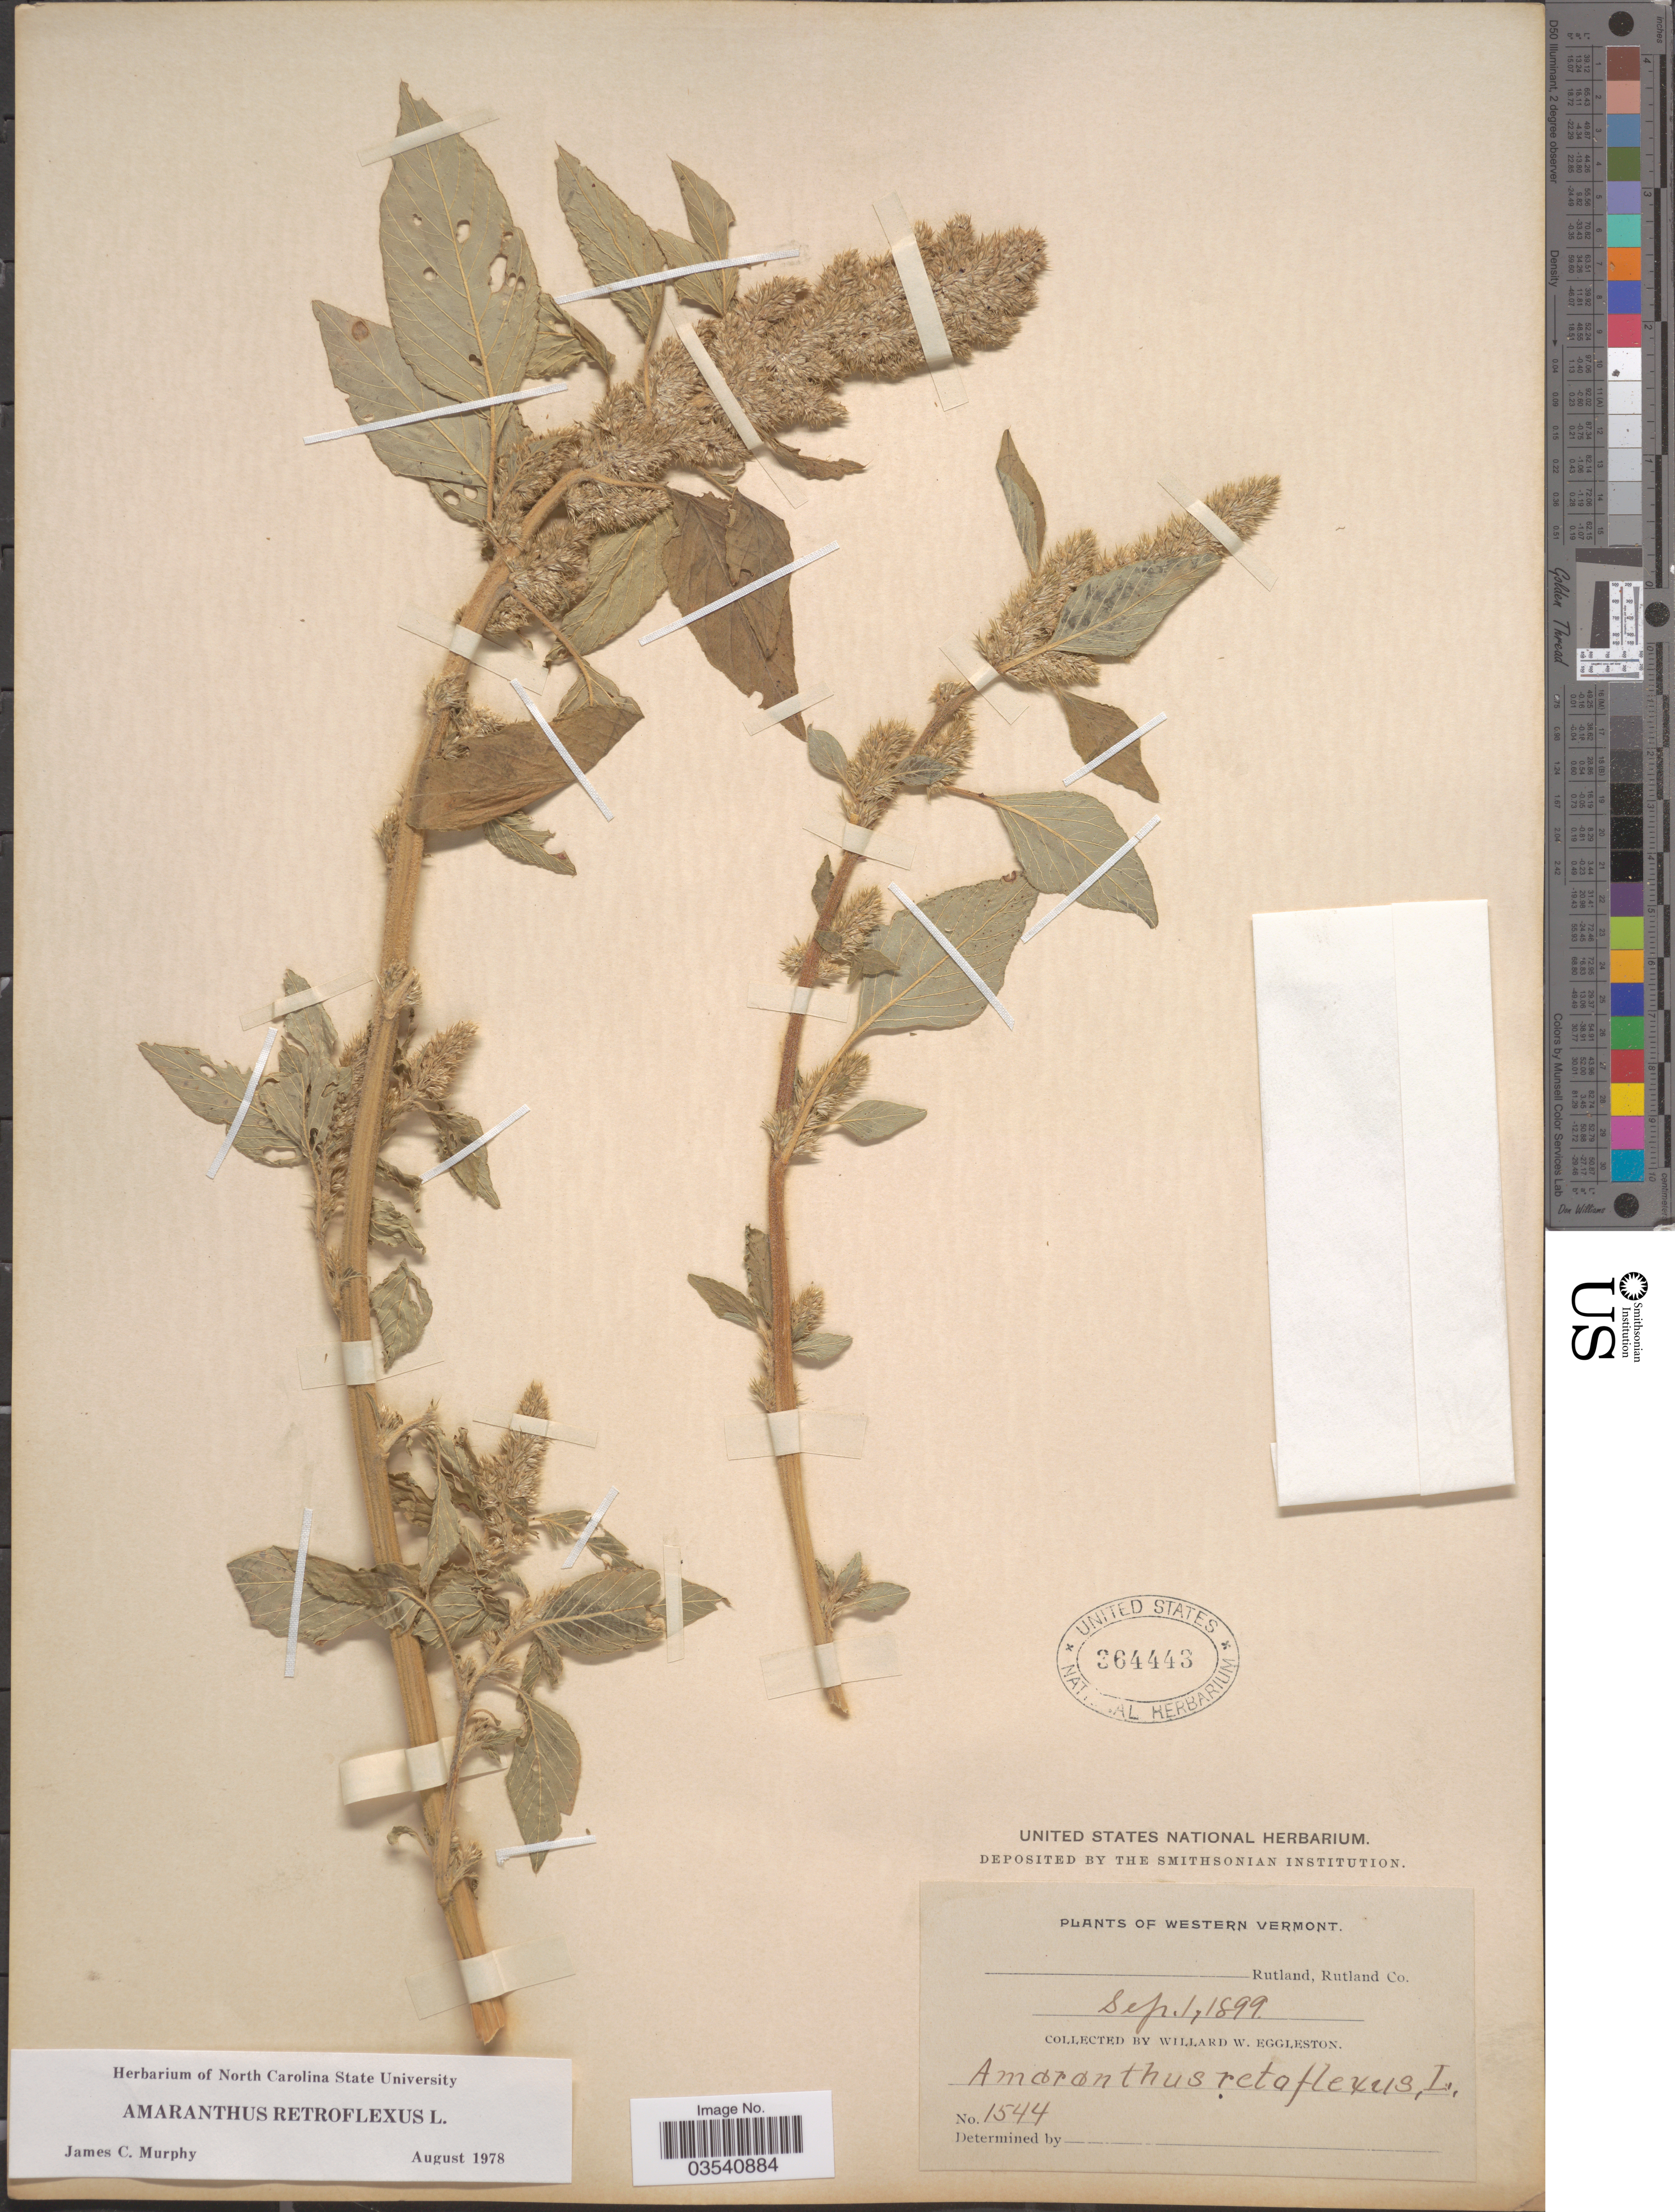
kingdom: Plantae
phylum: Tracheophyta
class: Magnoliopsida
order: Caryophyllales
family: Amaranthaceae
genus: Amaranthus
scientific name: Amaranthus retroflexus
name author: L.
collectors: W. W. Eggleston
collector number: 1544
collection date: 1899-09-01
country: United States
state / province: Vermont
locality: Western Vermont. Rutland, Rutland Co.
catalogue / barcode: US 364443